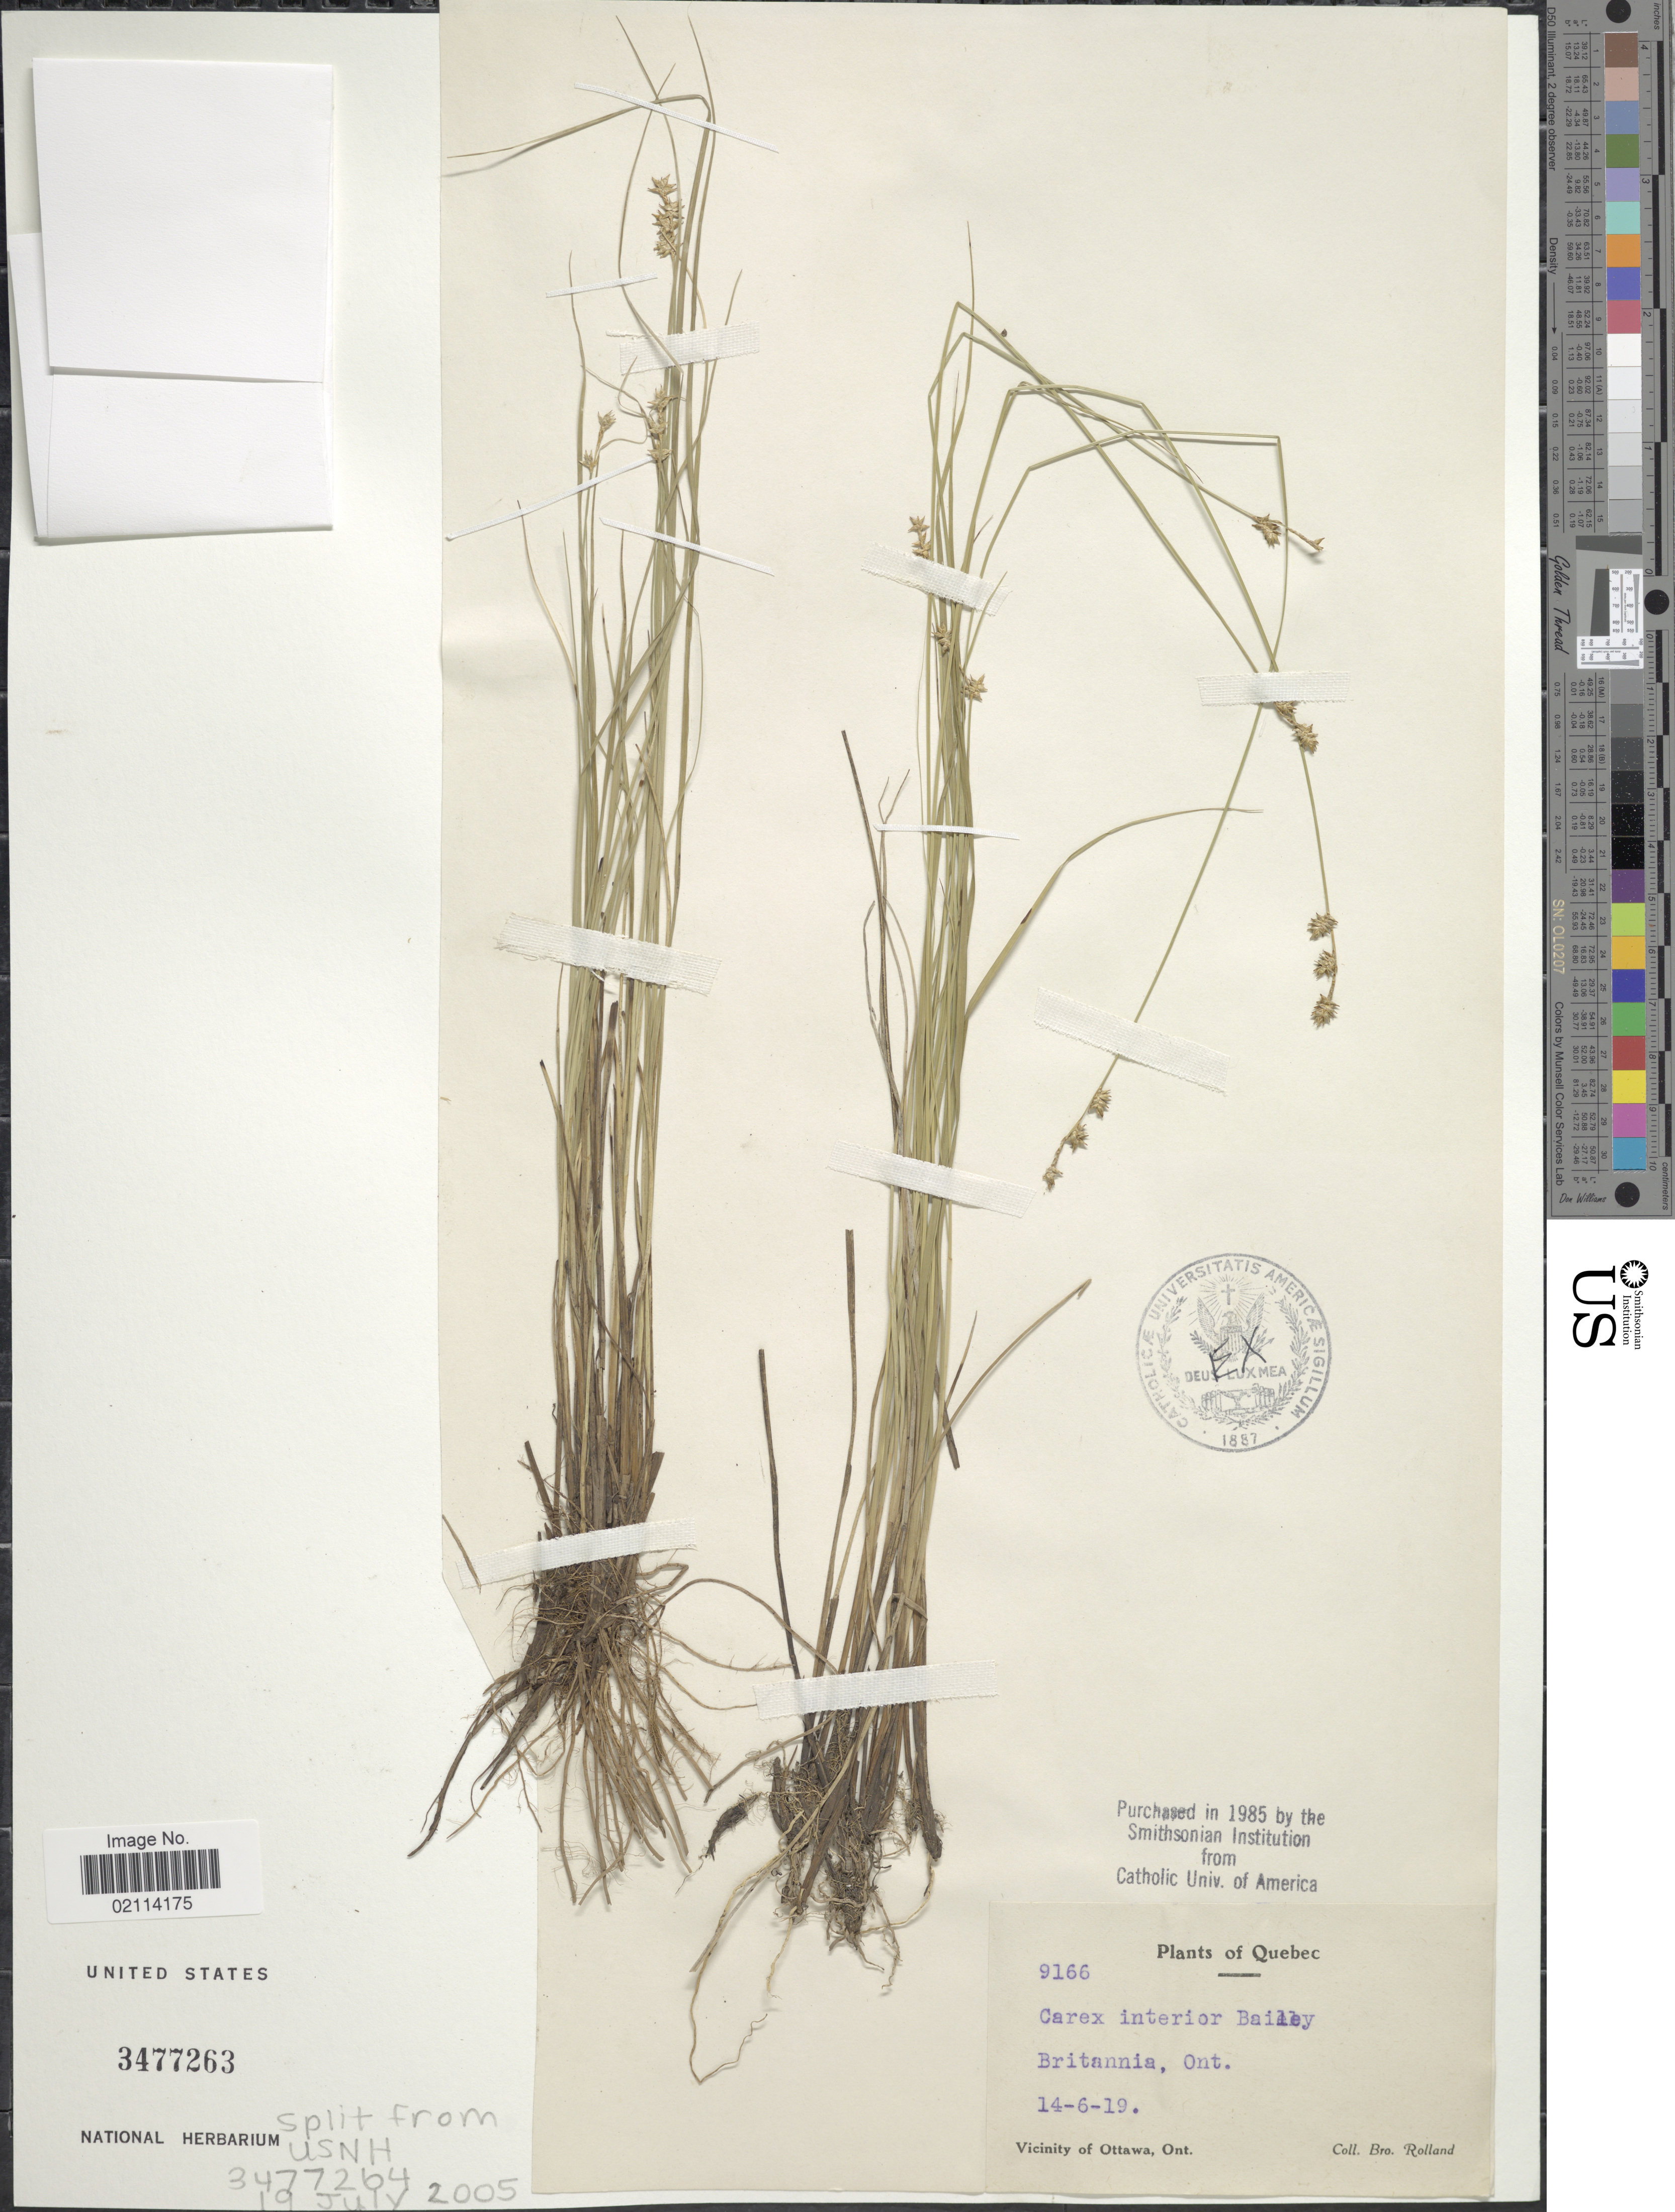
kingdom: Plantae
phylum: Tracheophyta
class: Liliopsida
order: Poales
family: Cyperaceae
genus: Carex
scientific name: Carex interior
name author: L.H. Bailey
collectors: B. Rolland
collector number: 9166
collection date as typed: Transcribed d/m/y: 14/6/19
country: Canada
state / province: Ontario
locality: Britannia, Vicinity of Ottawa.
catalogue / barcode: US 3477263